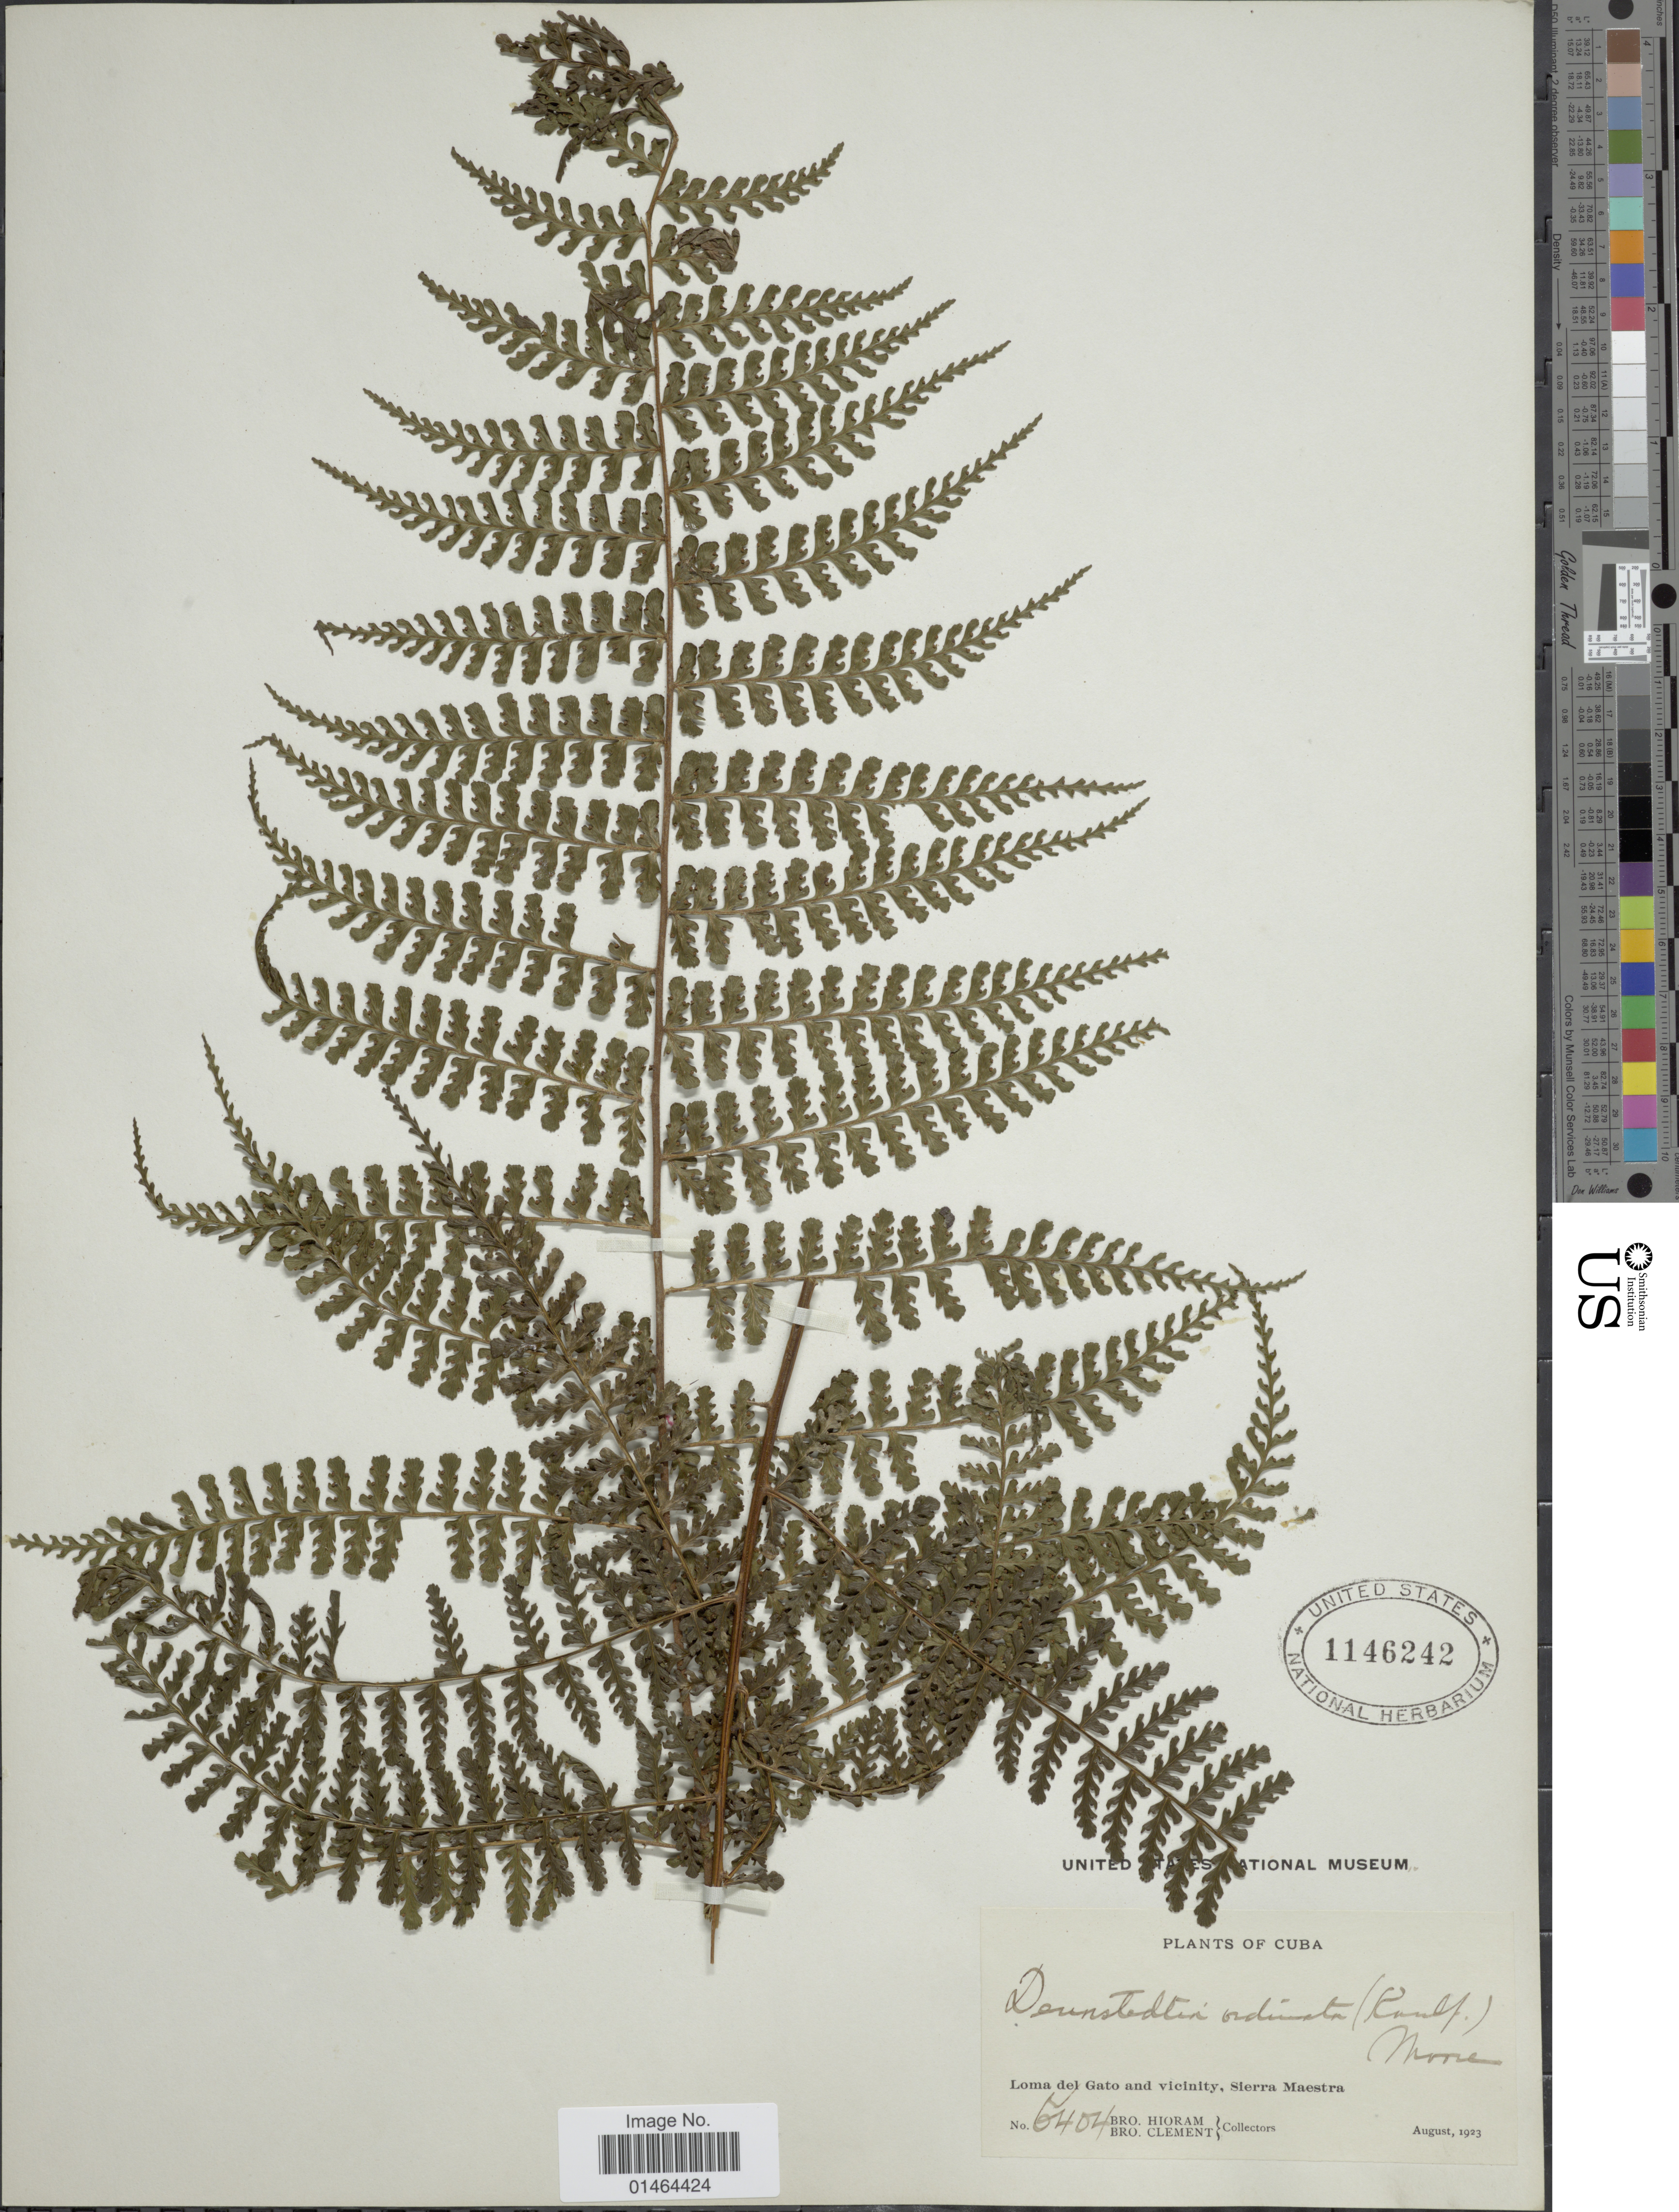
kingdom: Plantae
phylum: Tracheophyta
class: Polypodiopsida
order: Polypodiales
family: Dennstaedtiaceae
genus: Dennstaedtia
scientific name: Dennstaedtia dissecta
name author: (Sw.) T. Moore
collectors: Bro. Hioram & B. Clement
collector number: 6404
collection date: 1923-08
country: Cuba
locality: Loma del Gato and vicinity, Sierra Maestra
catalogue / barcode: US 1146242